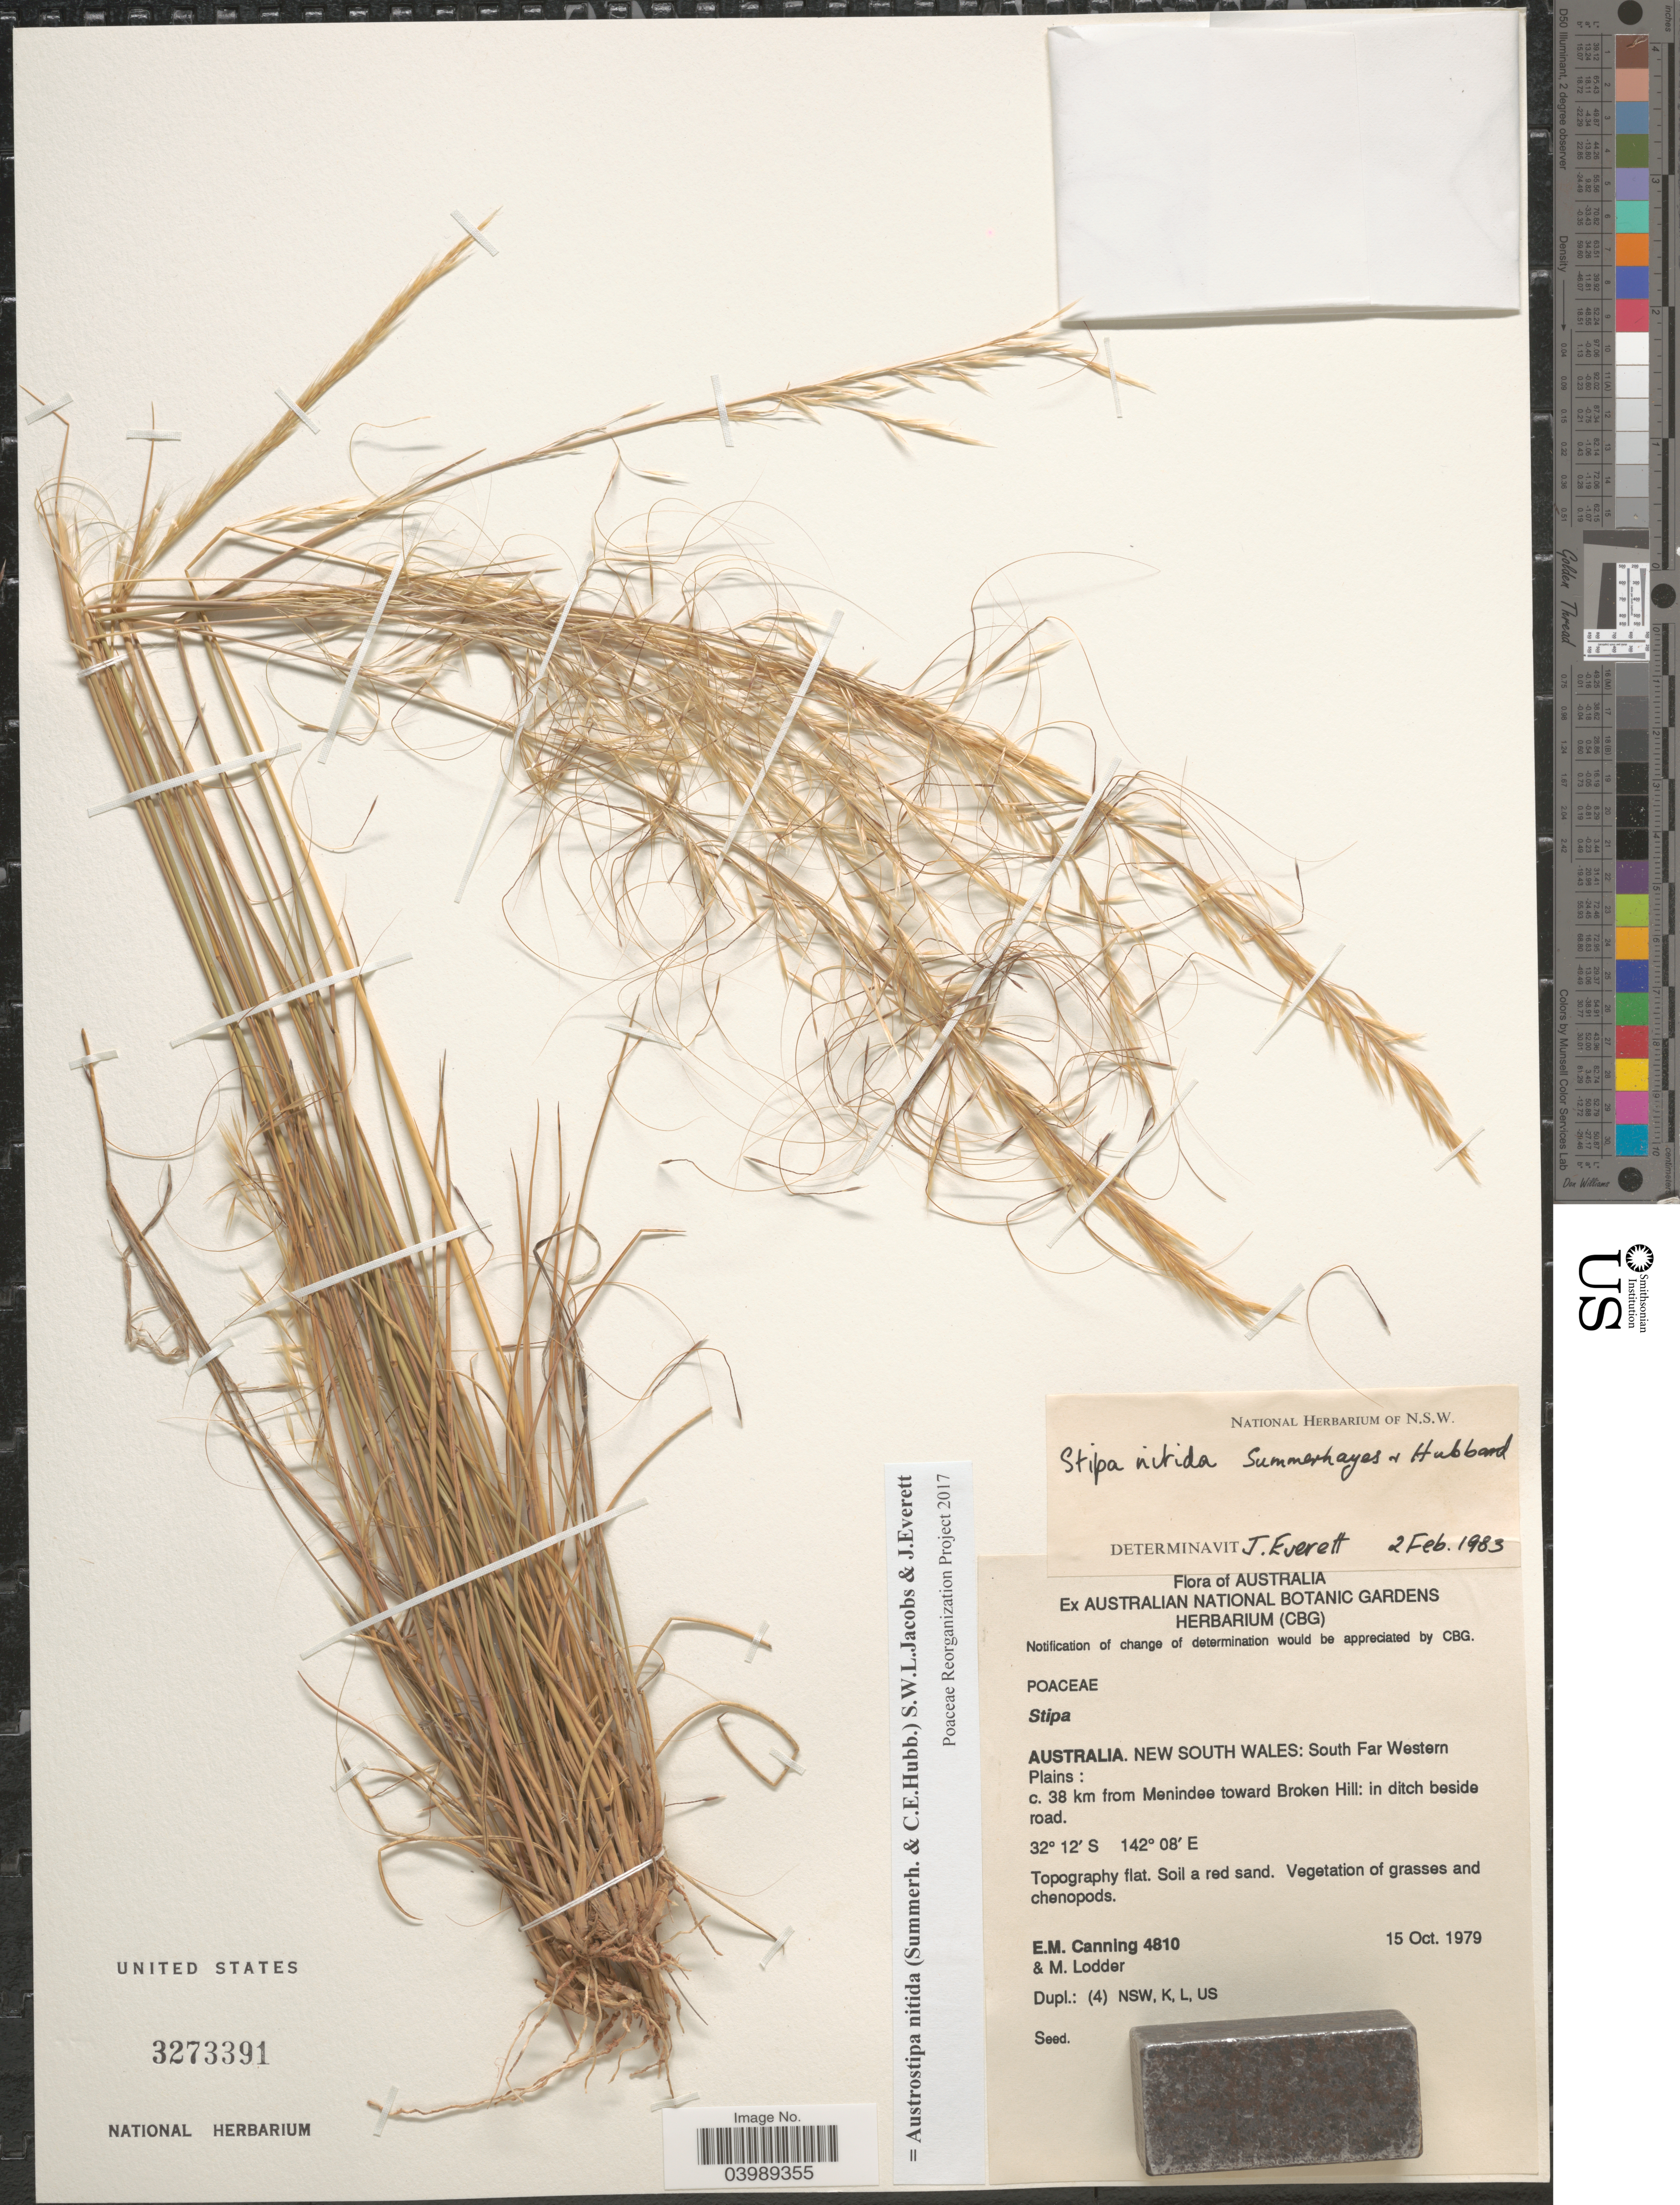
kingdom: Plantae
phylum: Tracheophyta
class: Liliopsida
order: Poales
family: Poaceae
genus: Austrostipa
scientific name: Austrostipa nitida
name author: (Summerh. & C.E. Hubb.) S.W.L. Jacobs & J. Everett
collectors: E. Canning & M. Lodder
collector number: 4810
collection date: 1979-10-15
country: Australia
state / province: New South Wales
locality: South Far Western Plains: c. 38 km from Menindee toward Broken Hill: in ditch beside road.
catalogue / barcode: US 3273391